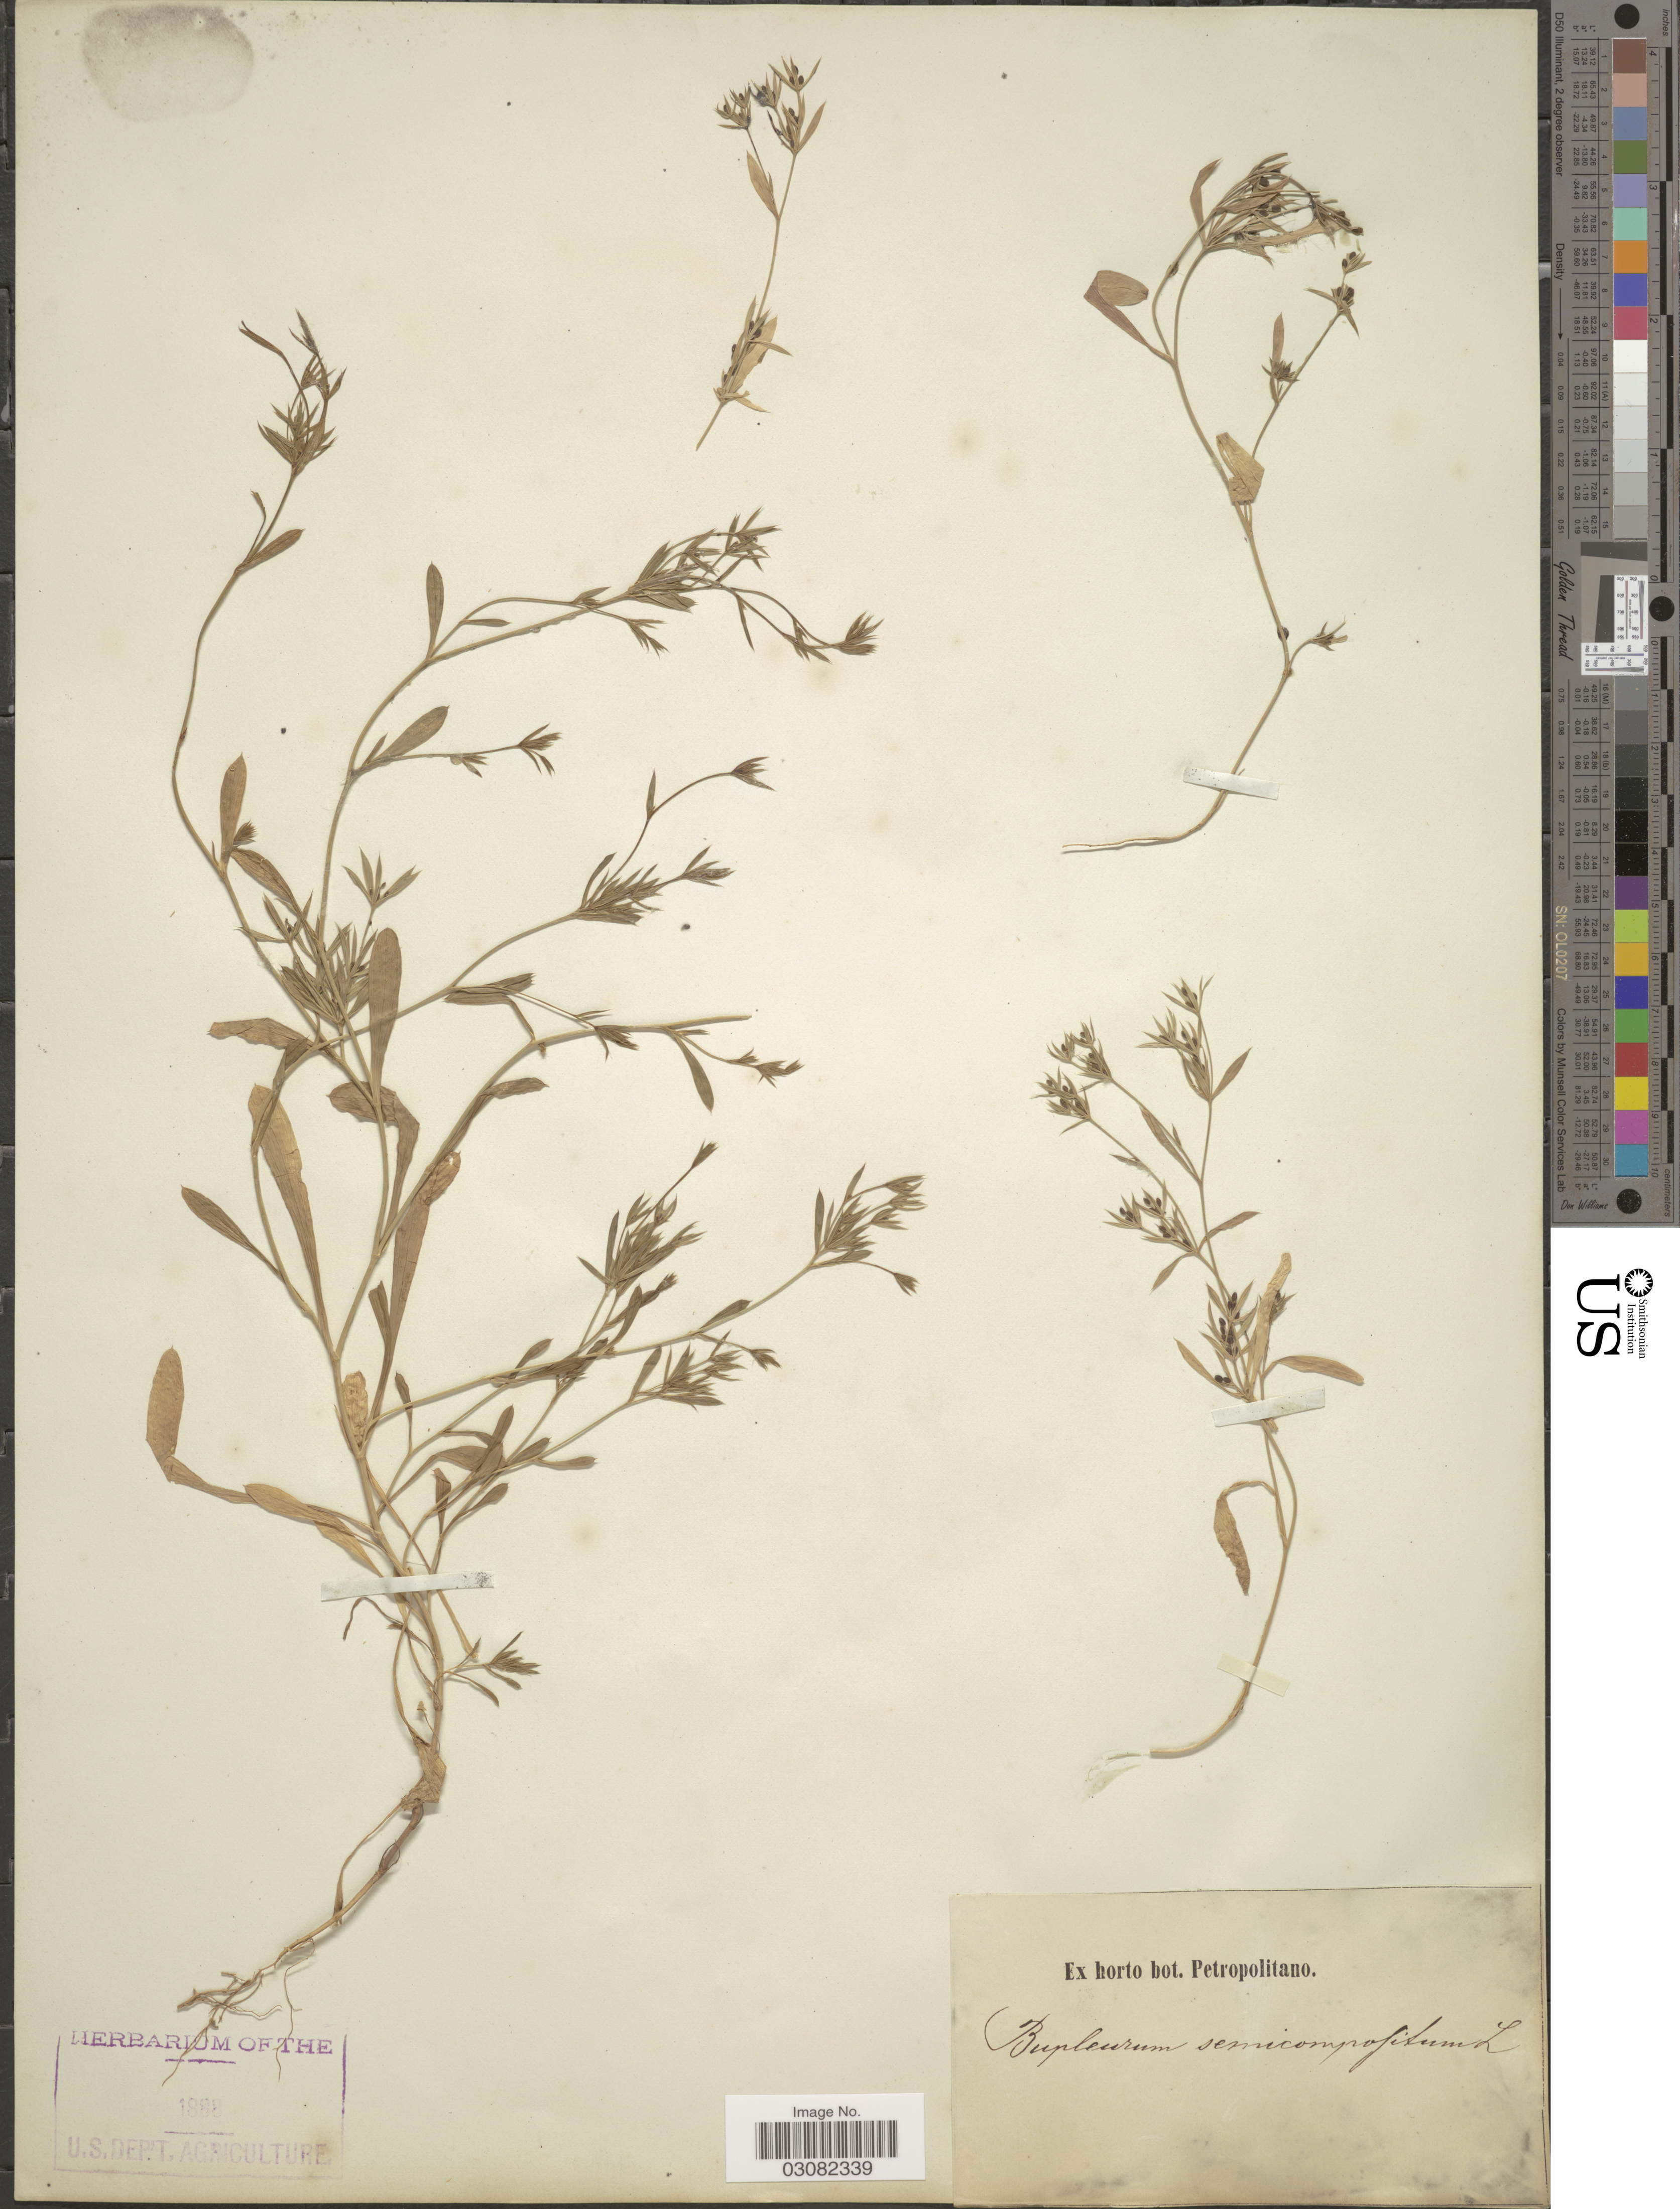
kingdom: Plantae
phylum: Tracheophyta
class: Magnoliopsida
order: Apiales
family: Apiaceae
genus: Bupleurum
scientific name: Bupleurum semicompositum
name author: L.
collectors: ex Horto Bot. Petropolitano